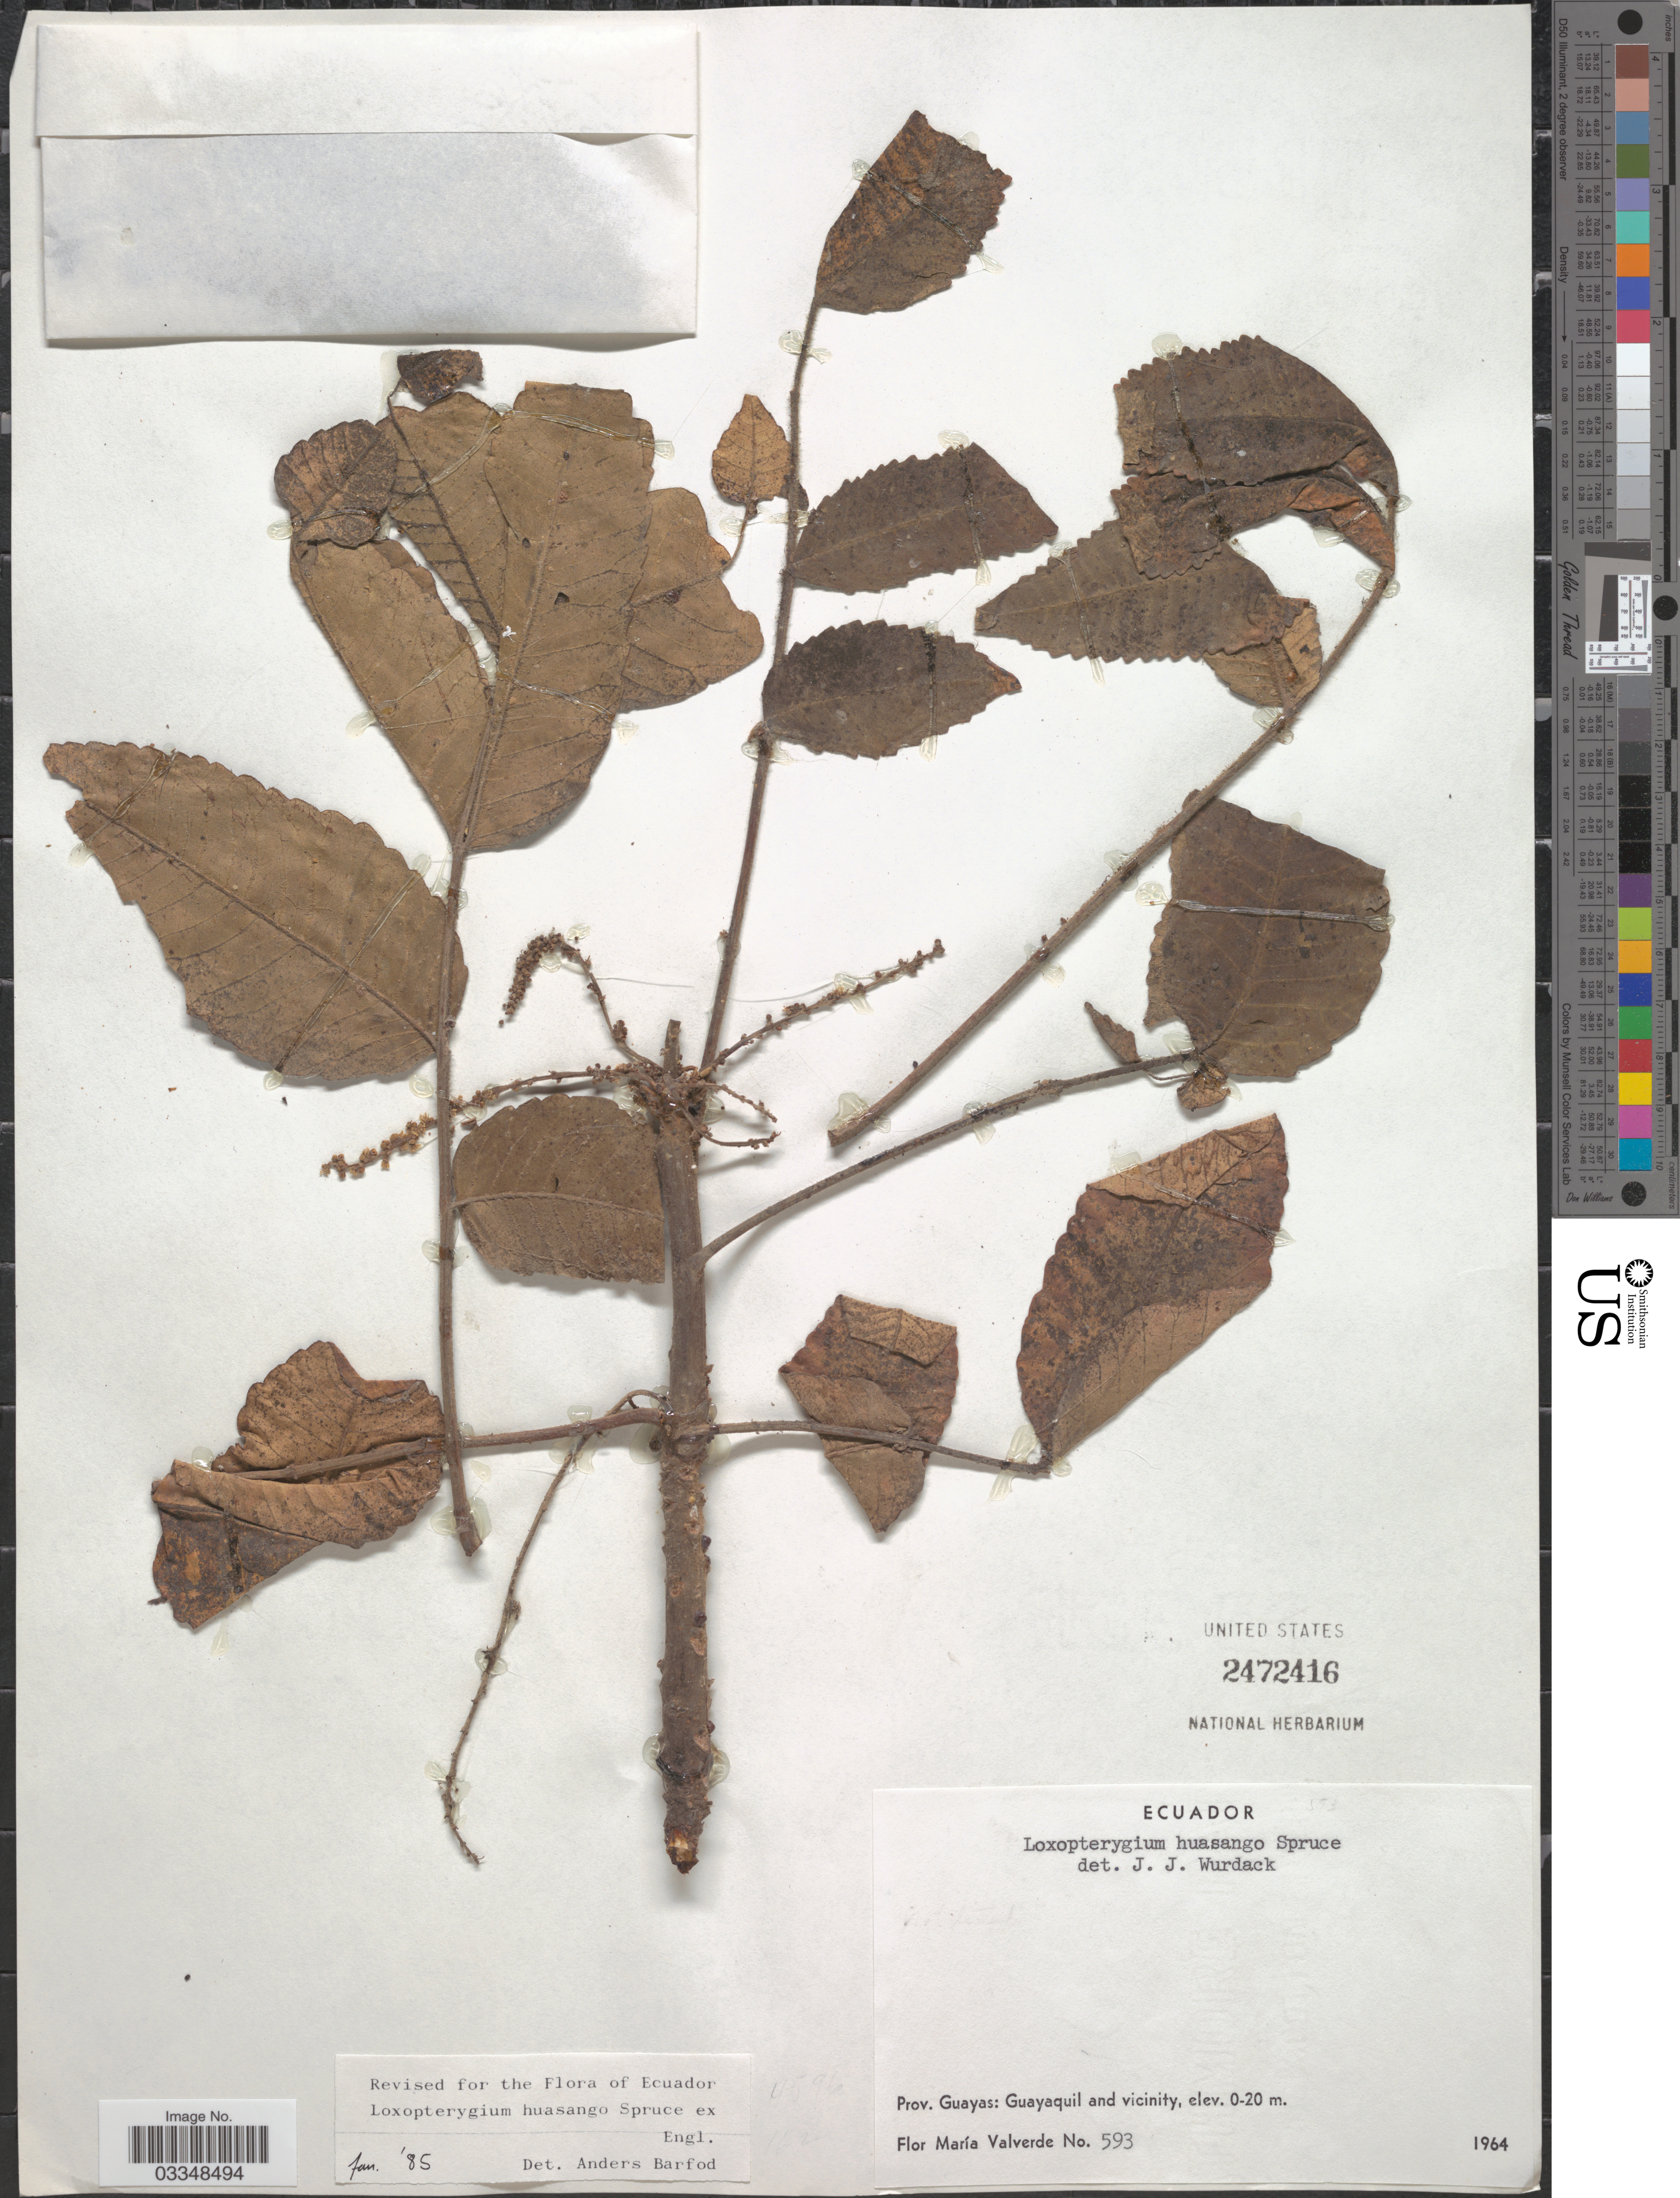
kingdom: Plantae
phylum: Tracheophyta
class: Magnoliopsida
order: Sapindales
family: Anacardiaceae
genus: Loxopterygium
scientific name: Loxopterygium huasango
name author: Spruce ex Engl.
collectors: F. M. Valverde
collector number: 593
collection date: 1964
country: Ecuador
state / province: Guayas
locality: Guayaquil and vicinity.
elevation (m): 0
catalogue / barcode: US 2472416